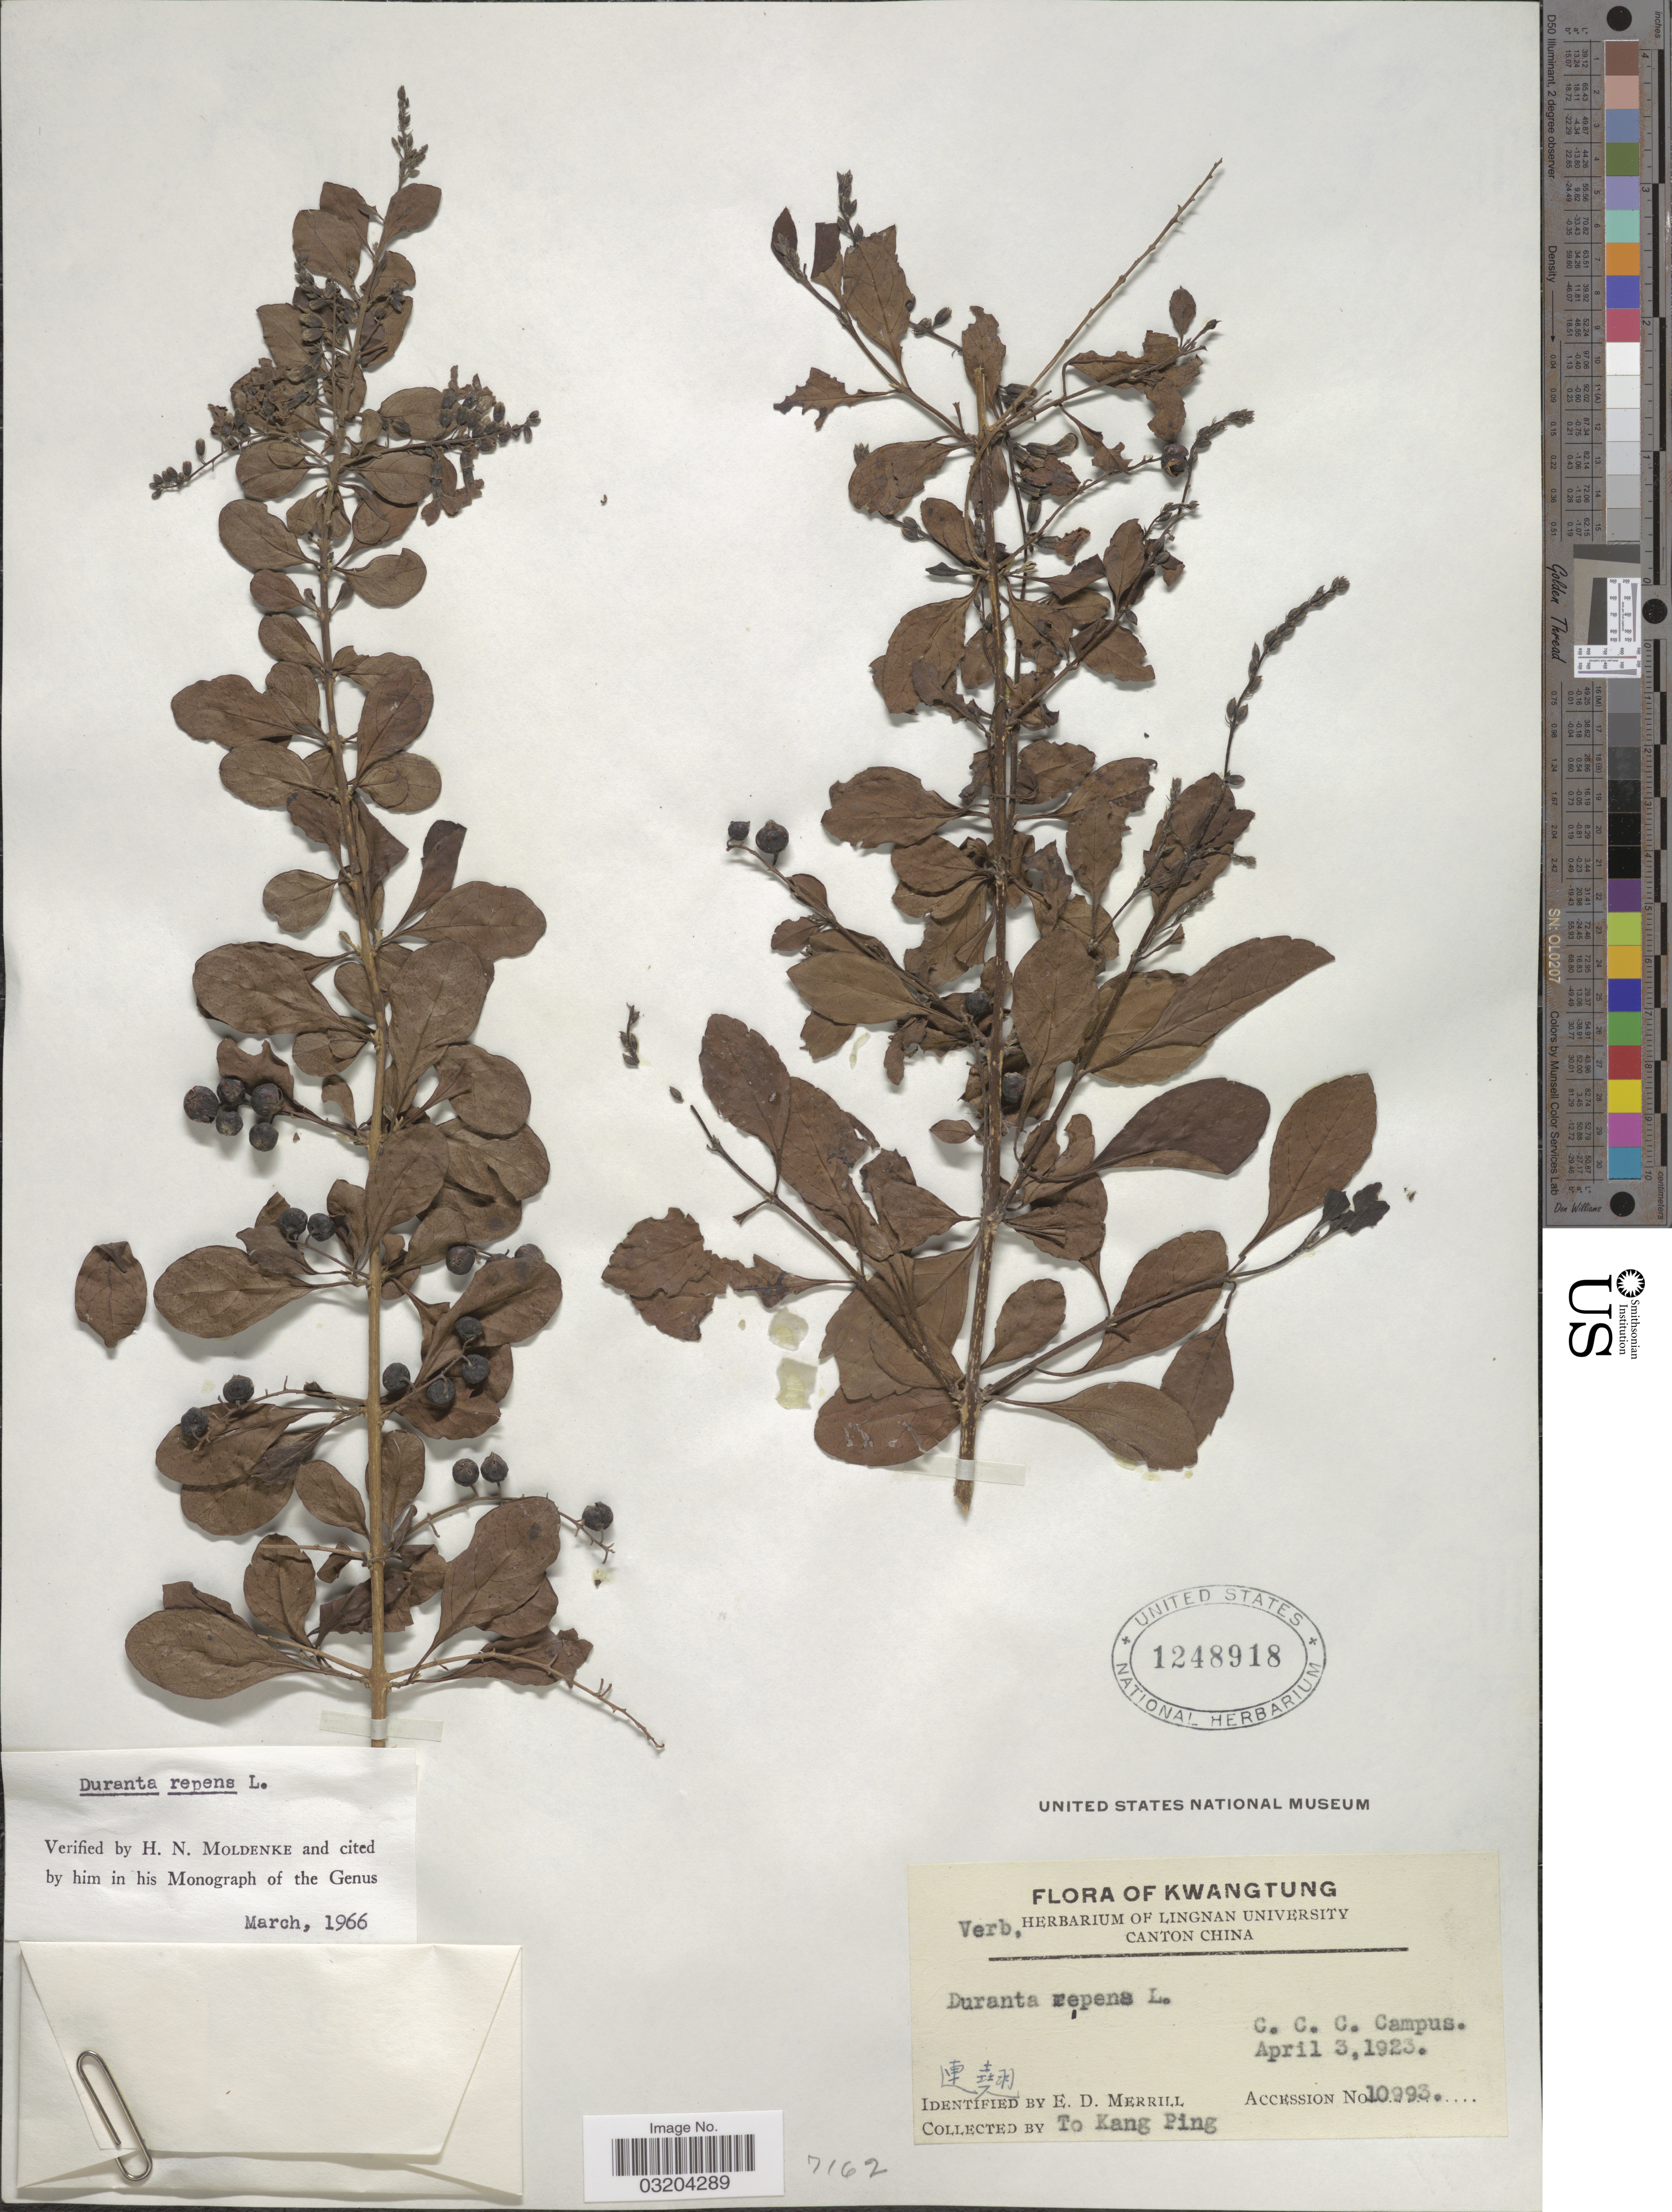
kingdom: Plantae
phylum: Tracheophyta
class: Magnoliopsida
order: Lamiales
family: Verbenaceae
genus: Duranta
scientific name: Duranta erecta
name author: L.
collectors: T. Ping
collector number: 10993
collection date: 1923-04-03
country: China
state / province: Guangdong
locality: Kwangtung. C. C. C. Campus.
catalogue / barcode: US 1248918